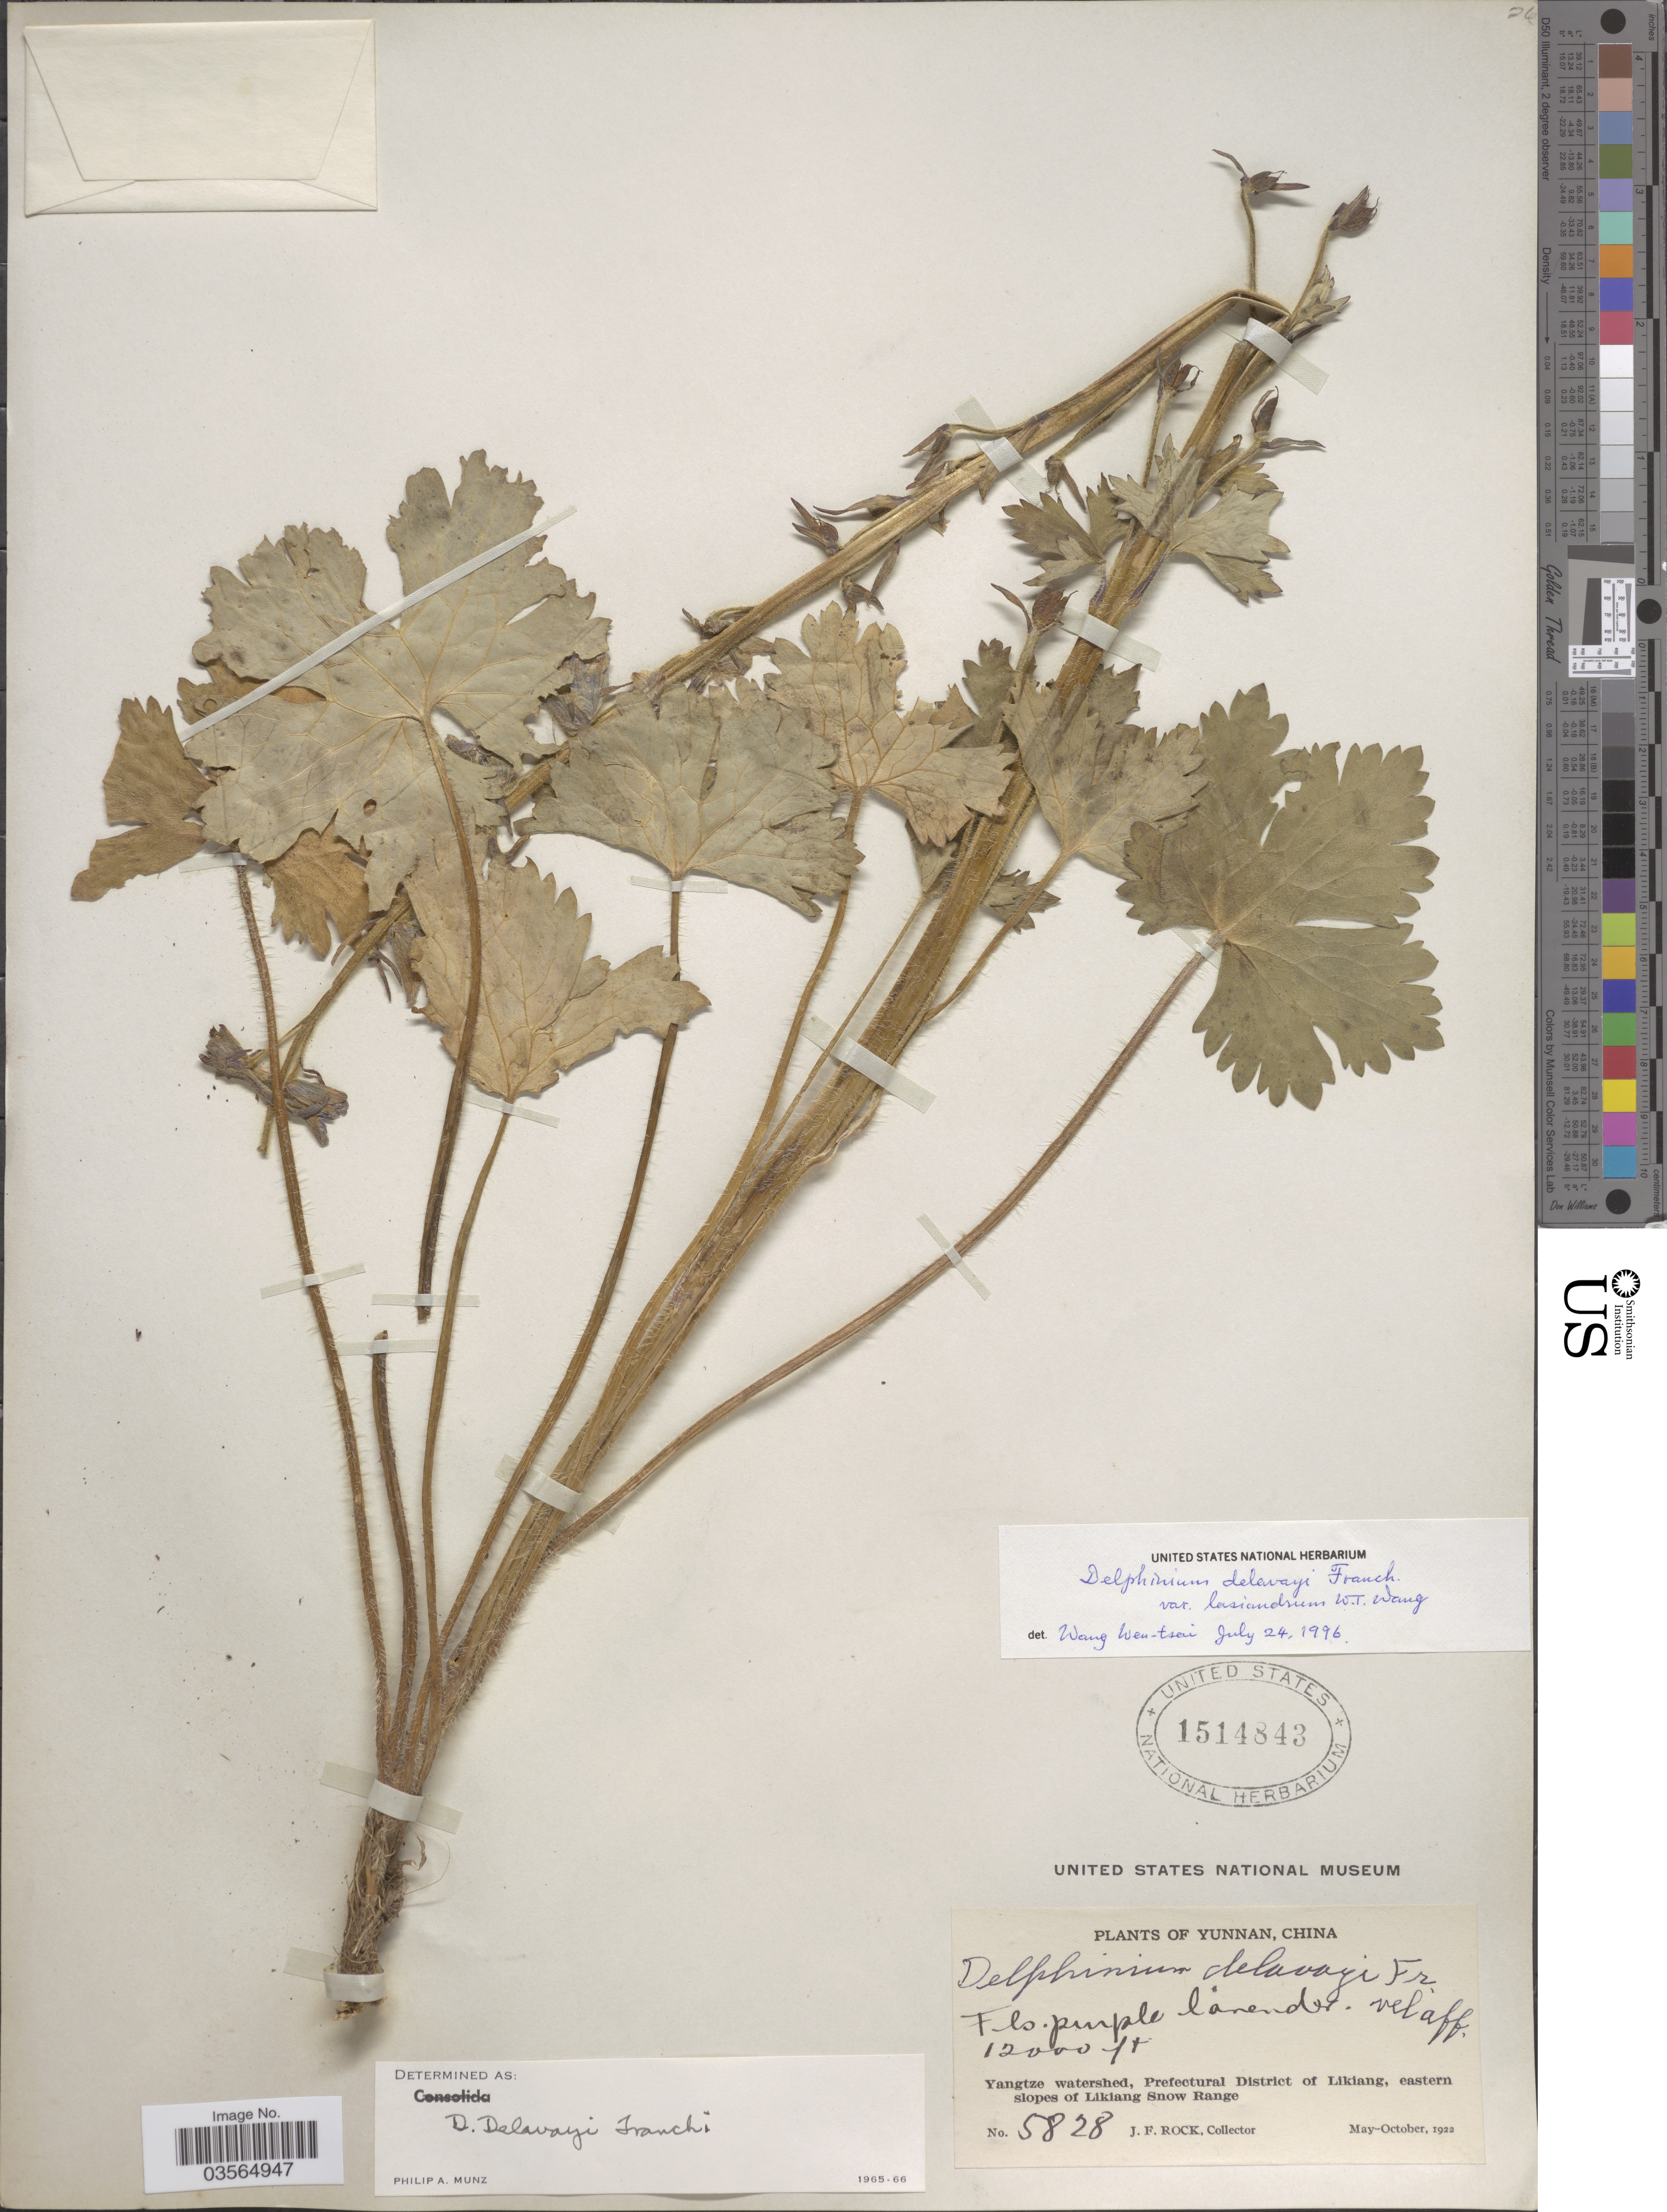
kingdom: Plantae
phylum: Tracheophyta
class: Magnoliopsida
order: Ranunculales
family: Ranunculaceae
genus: Delphinium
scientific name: Delphinium delavayi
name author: Franch.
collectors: J. Rock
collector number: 5828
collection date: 1922-05/1922-10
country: China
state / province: Yunnan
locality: Yangtze watershed, Prefectural District of Likiang, eastern slopes of Likiang Snow Range.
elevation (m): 3658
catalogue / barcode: US 1514843